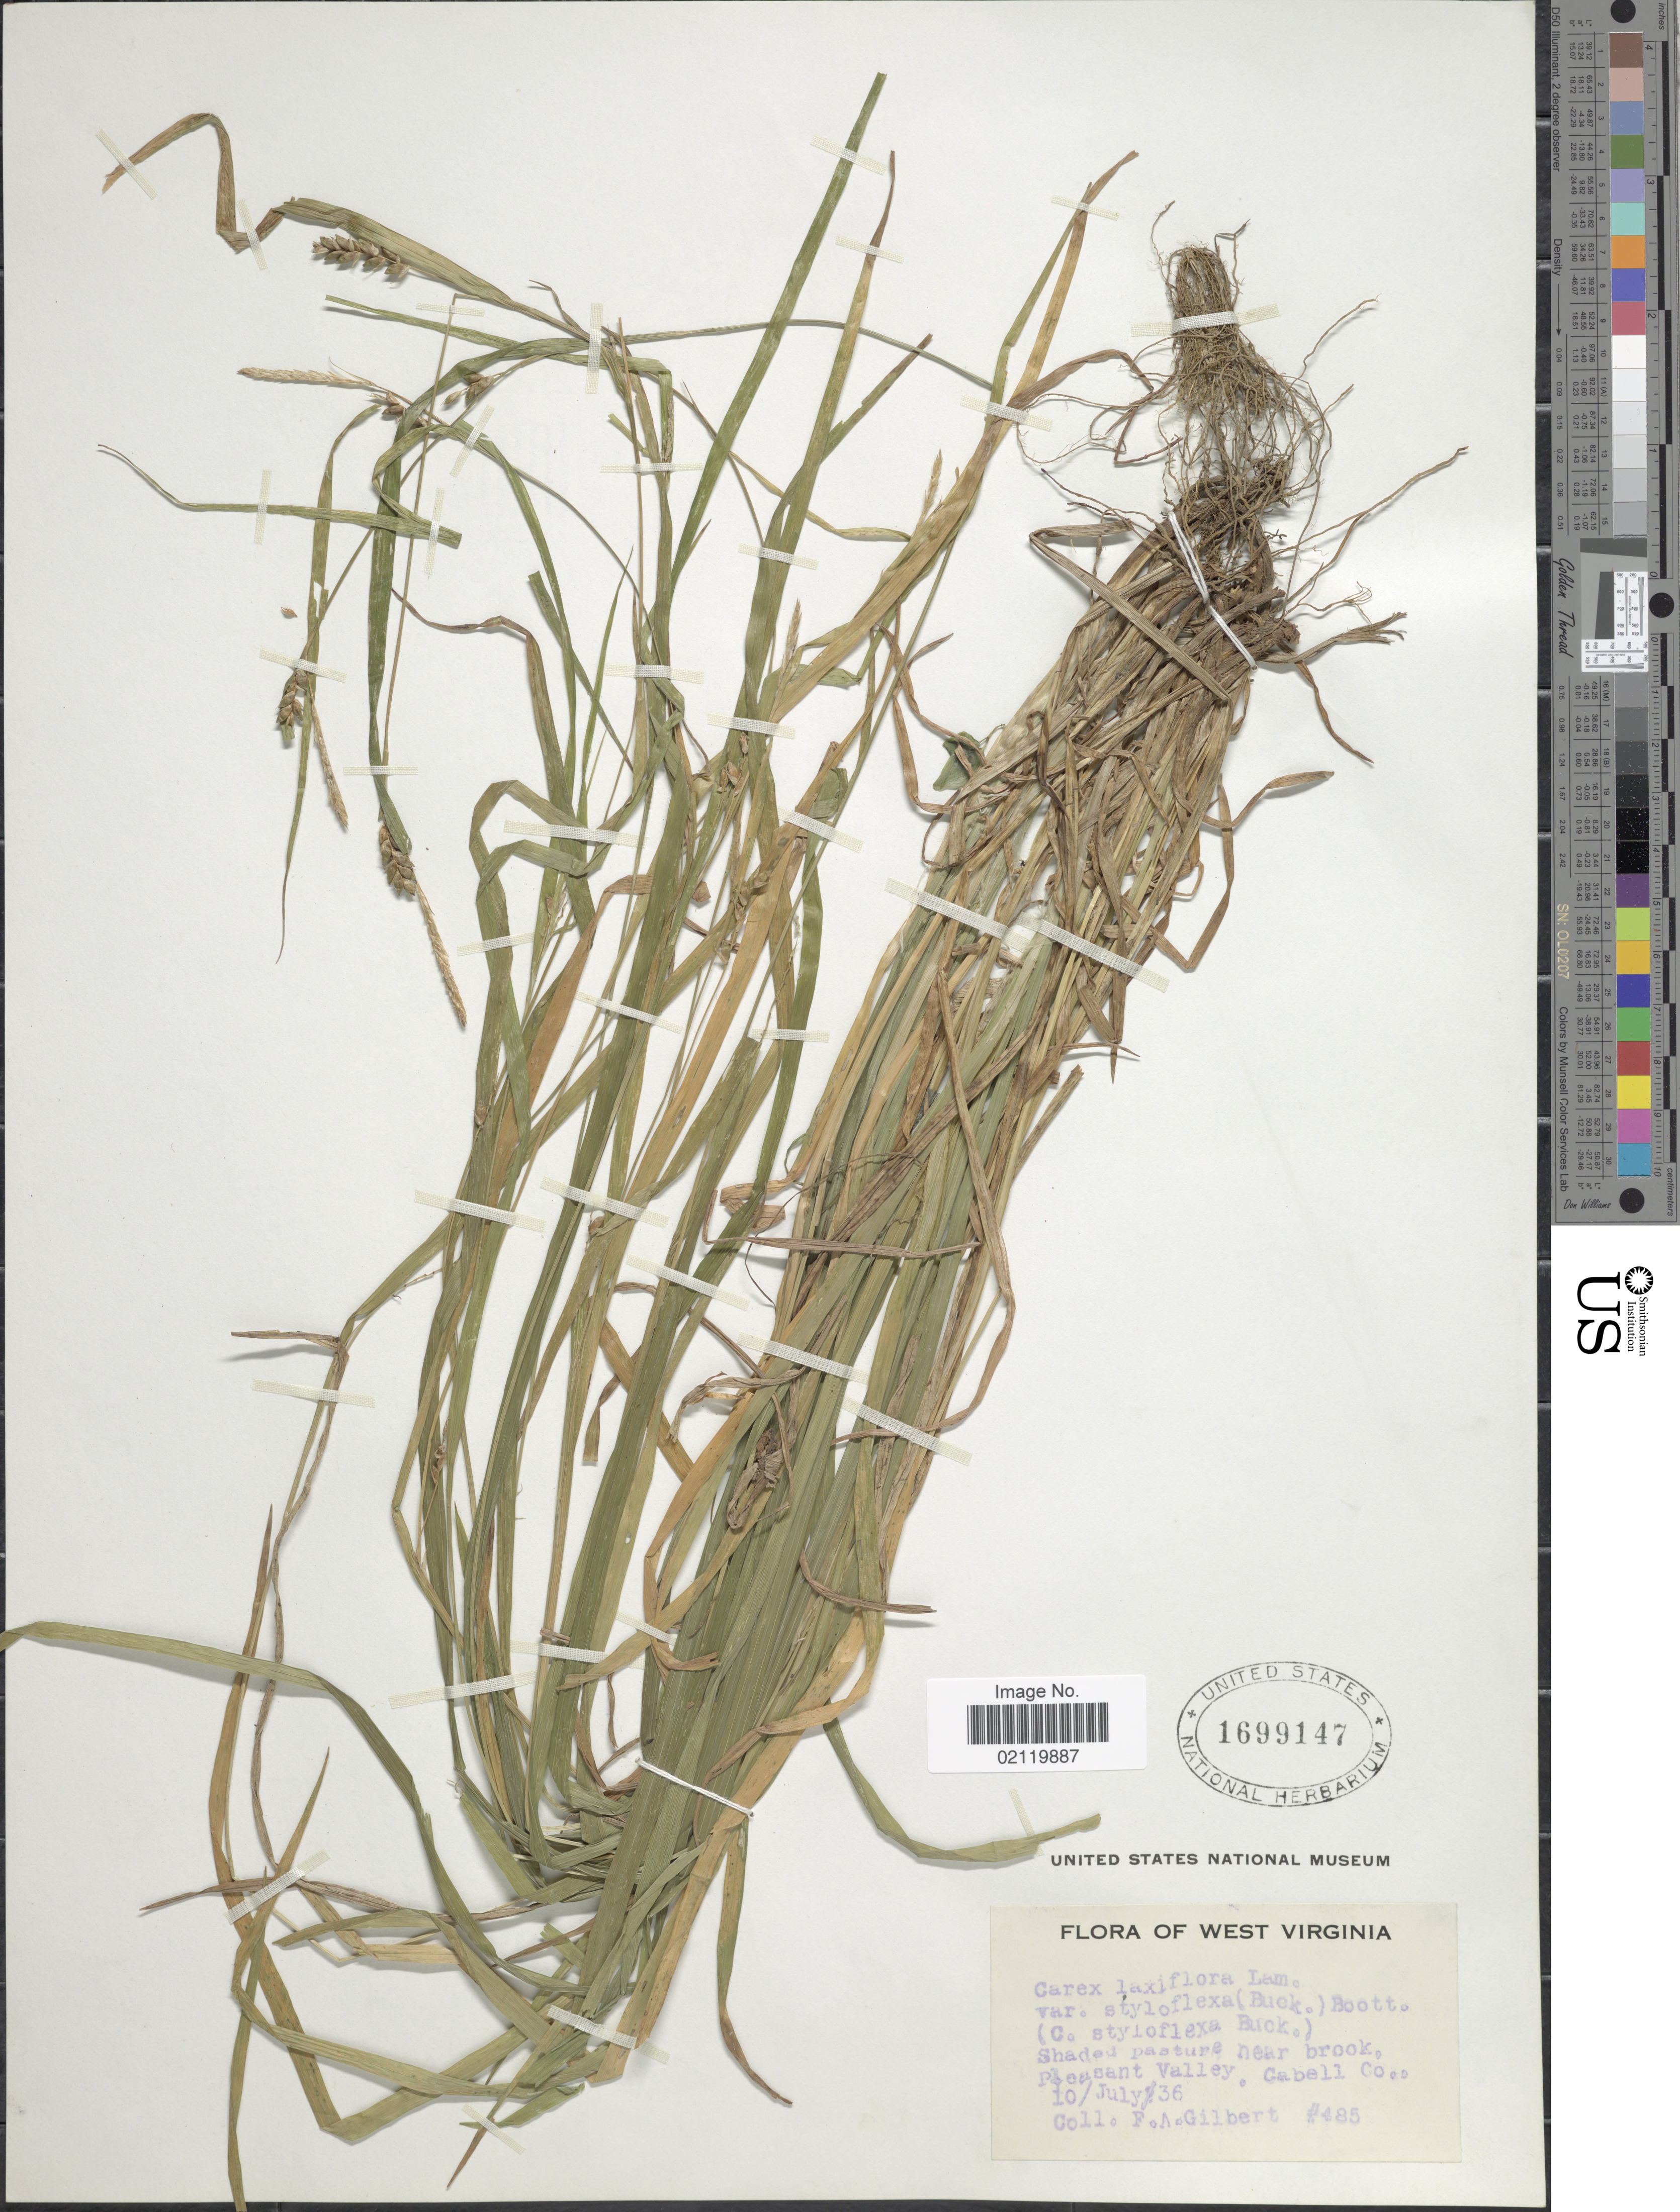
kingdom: Plantae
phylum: Tracheophyta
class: Liliopsida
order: Poales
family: Cyperaceae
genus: Carex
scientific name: Carex laxiflora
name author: Lam.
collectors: F. A. Gilbert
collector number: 485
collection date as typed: Transcribed d/m/y: 10/7/36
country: United States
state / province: West Virginia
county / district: Cabell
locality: Shaded pasture near brook, Pleasant Valley, Cabell Co.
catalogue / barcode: US 1699147